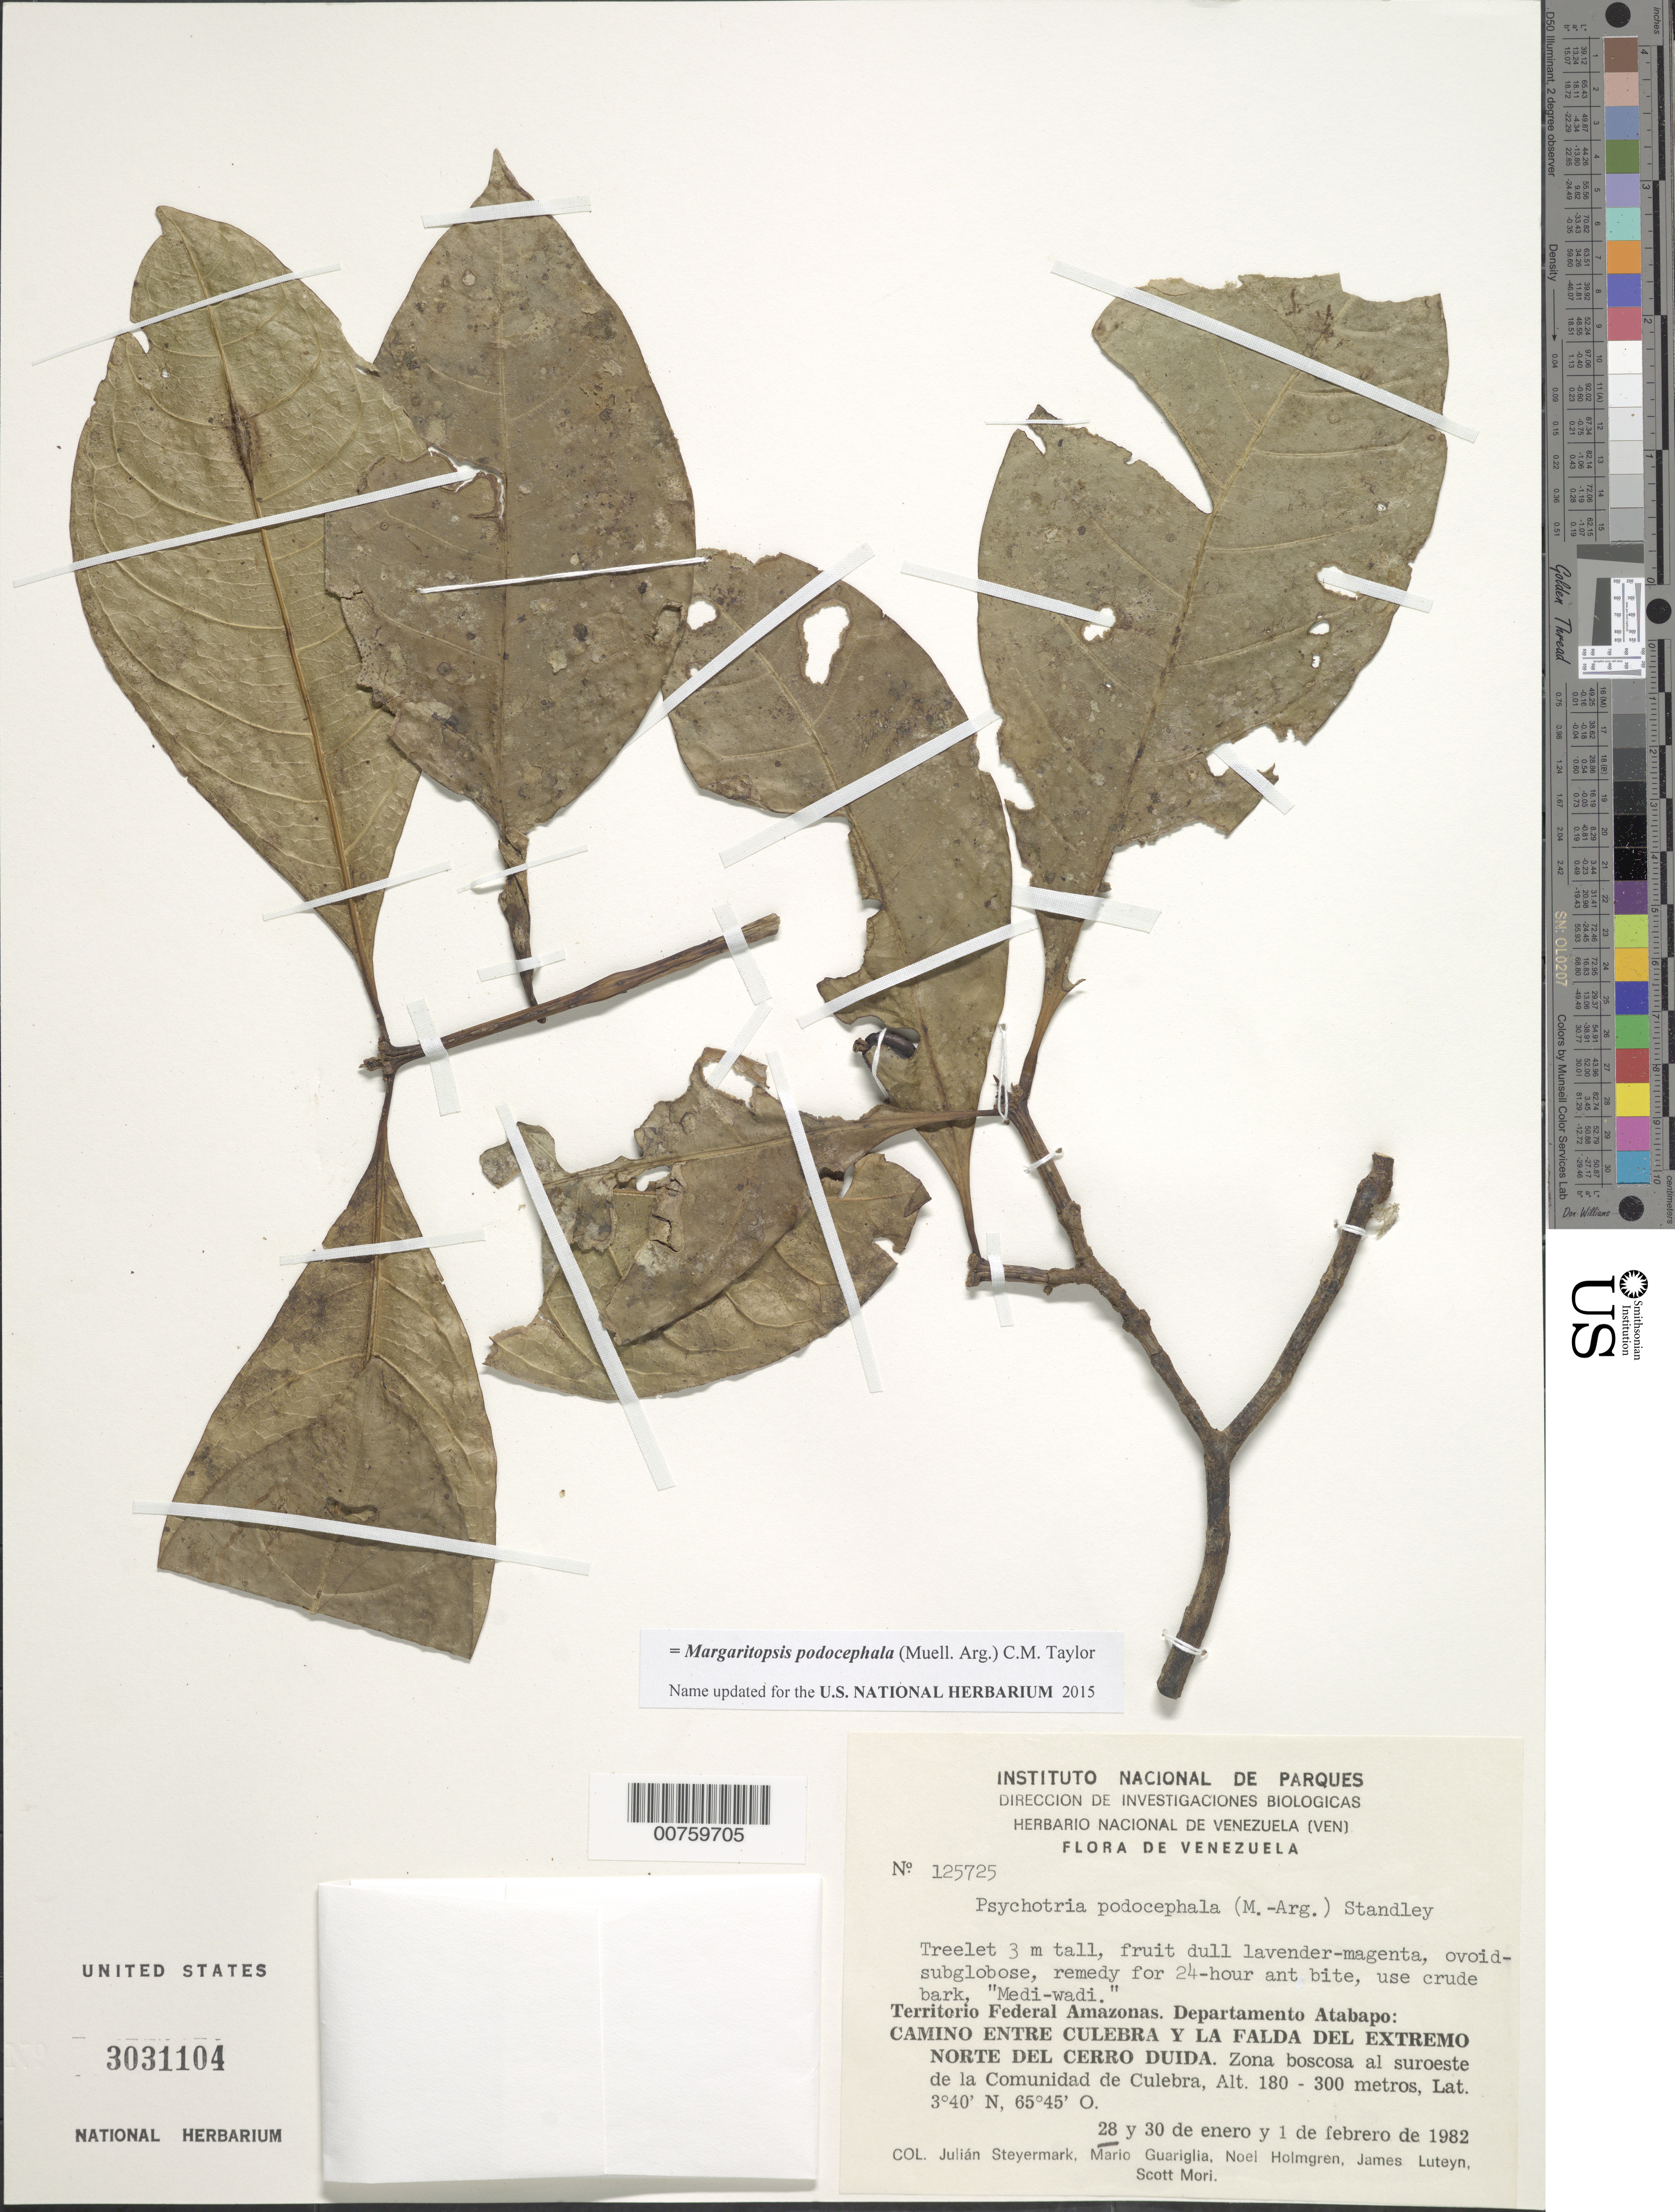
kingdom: Plantae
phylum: Tracheophyta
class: Magnoliopsida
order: Gentianales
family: Rubiaceae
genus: Psychotria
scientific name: Psychotria podocephala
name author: (Müll. Arg.) Standl.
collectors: J. Steyermark, M. Guariglia P., N. H. Holmgren, J. L. Luteyn & S. Mori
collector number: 125725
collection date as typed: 28-Jan-82 to 1-Feb-82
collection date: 1982-01-28/1982-02-01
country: Venezuela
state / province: Amazonas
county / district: Atabapo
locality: Cerro Duida, N of, entre Culebra y La Falda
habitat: Zona boscosa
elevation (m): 180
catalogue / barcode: US 3031104